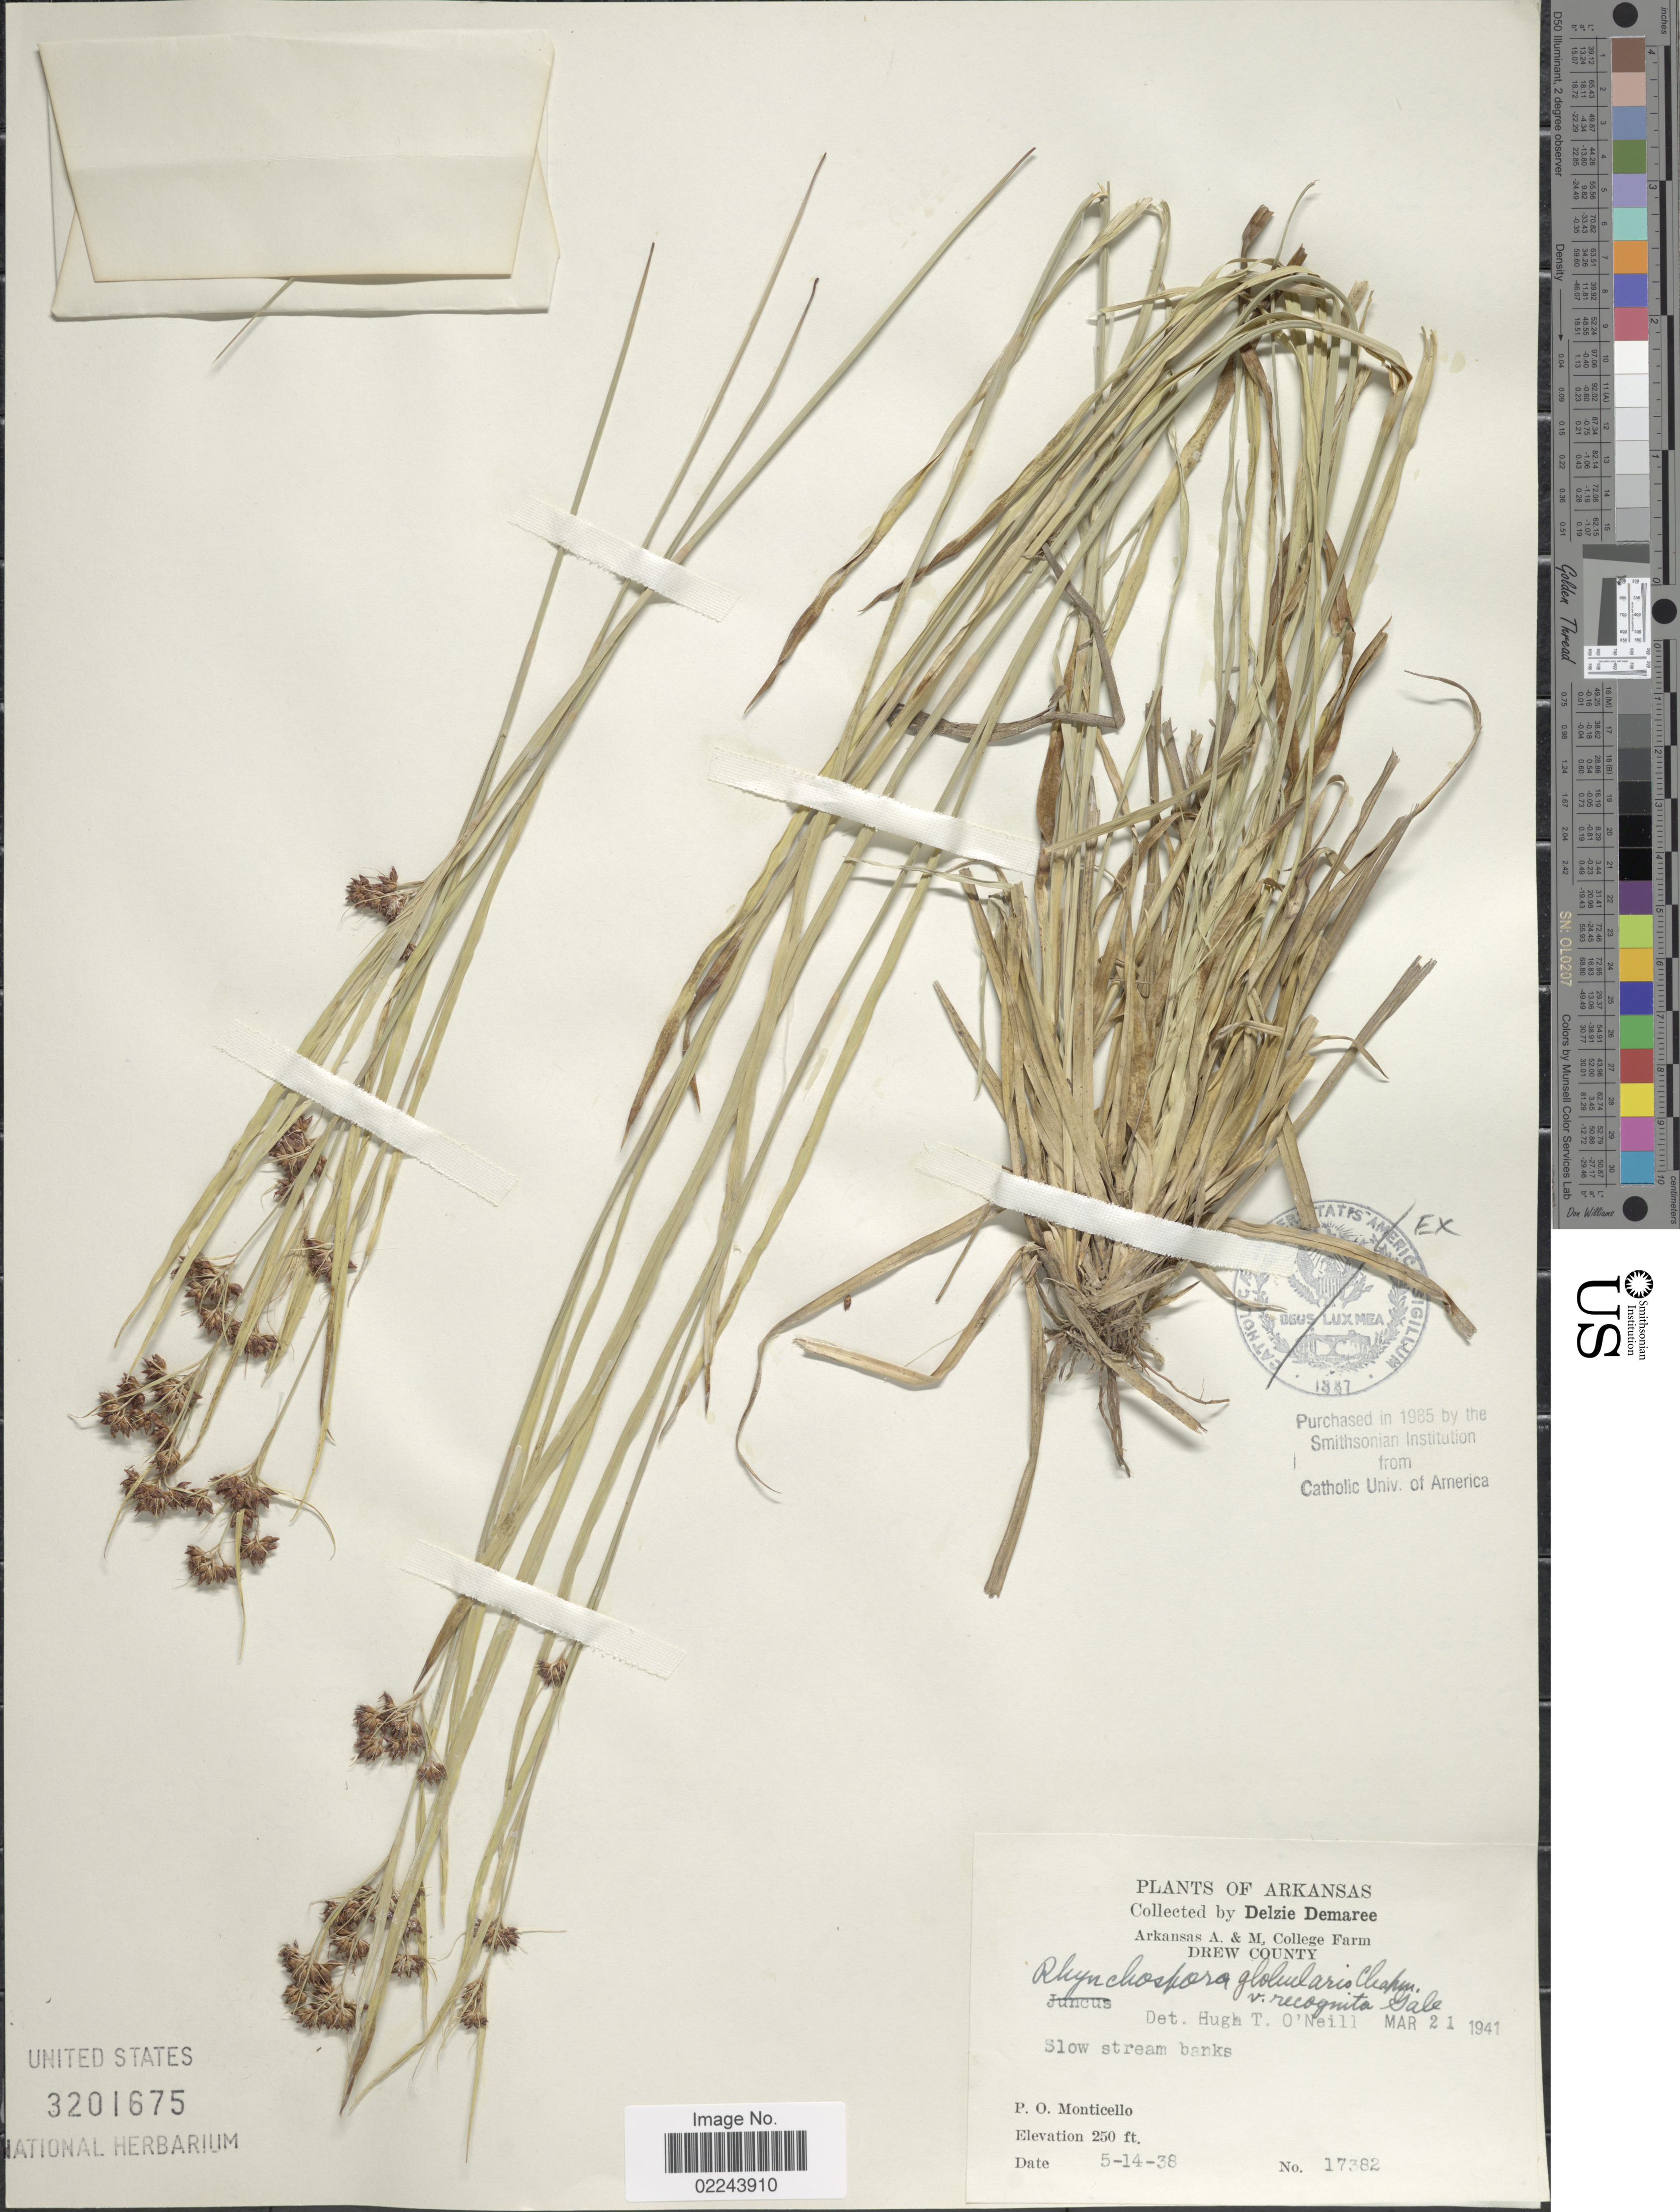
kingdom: Plantae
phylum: Tracheophyta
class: Liliopsida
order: Poales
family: Cyperaceae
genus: Rhynchospora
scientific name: Rhynchospora recognita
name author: (Gale) Kral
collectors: D. Demaree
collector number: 17382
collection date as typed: Transcribed d/m/y: 14/5/38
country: United States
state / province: Arkansas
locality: Arkansas A. & M. College Farm, Drew County, P.O. Monticello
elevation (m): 76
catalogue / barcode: US 3201675